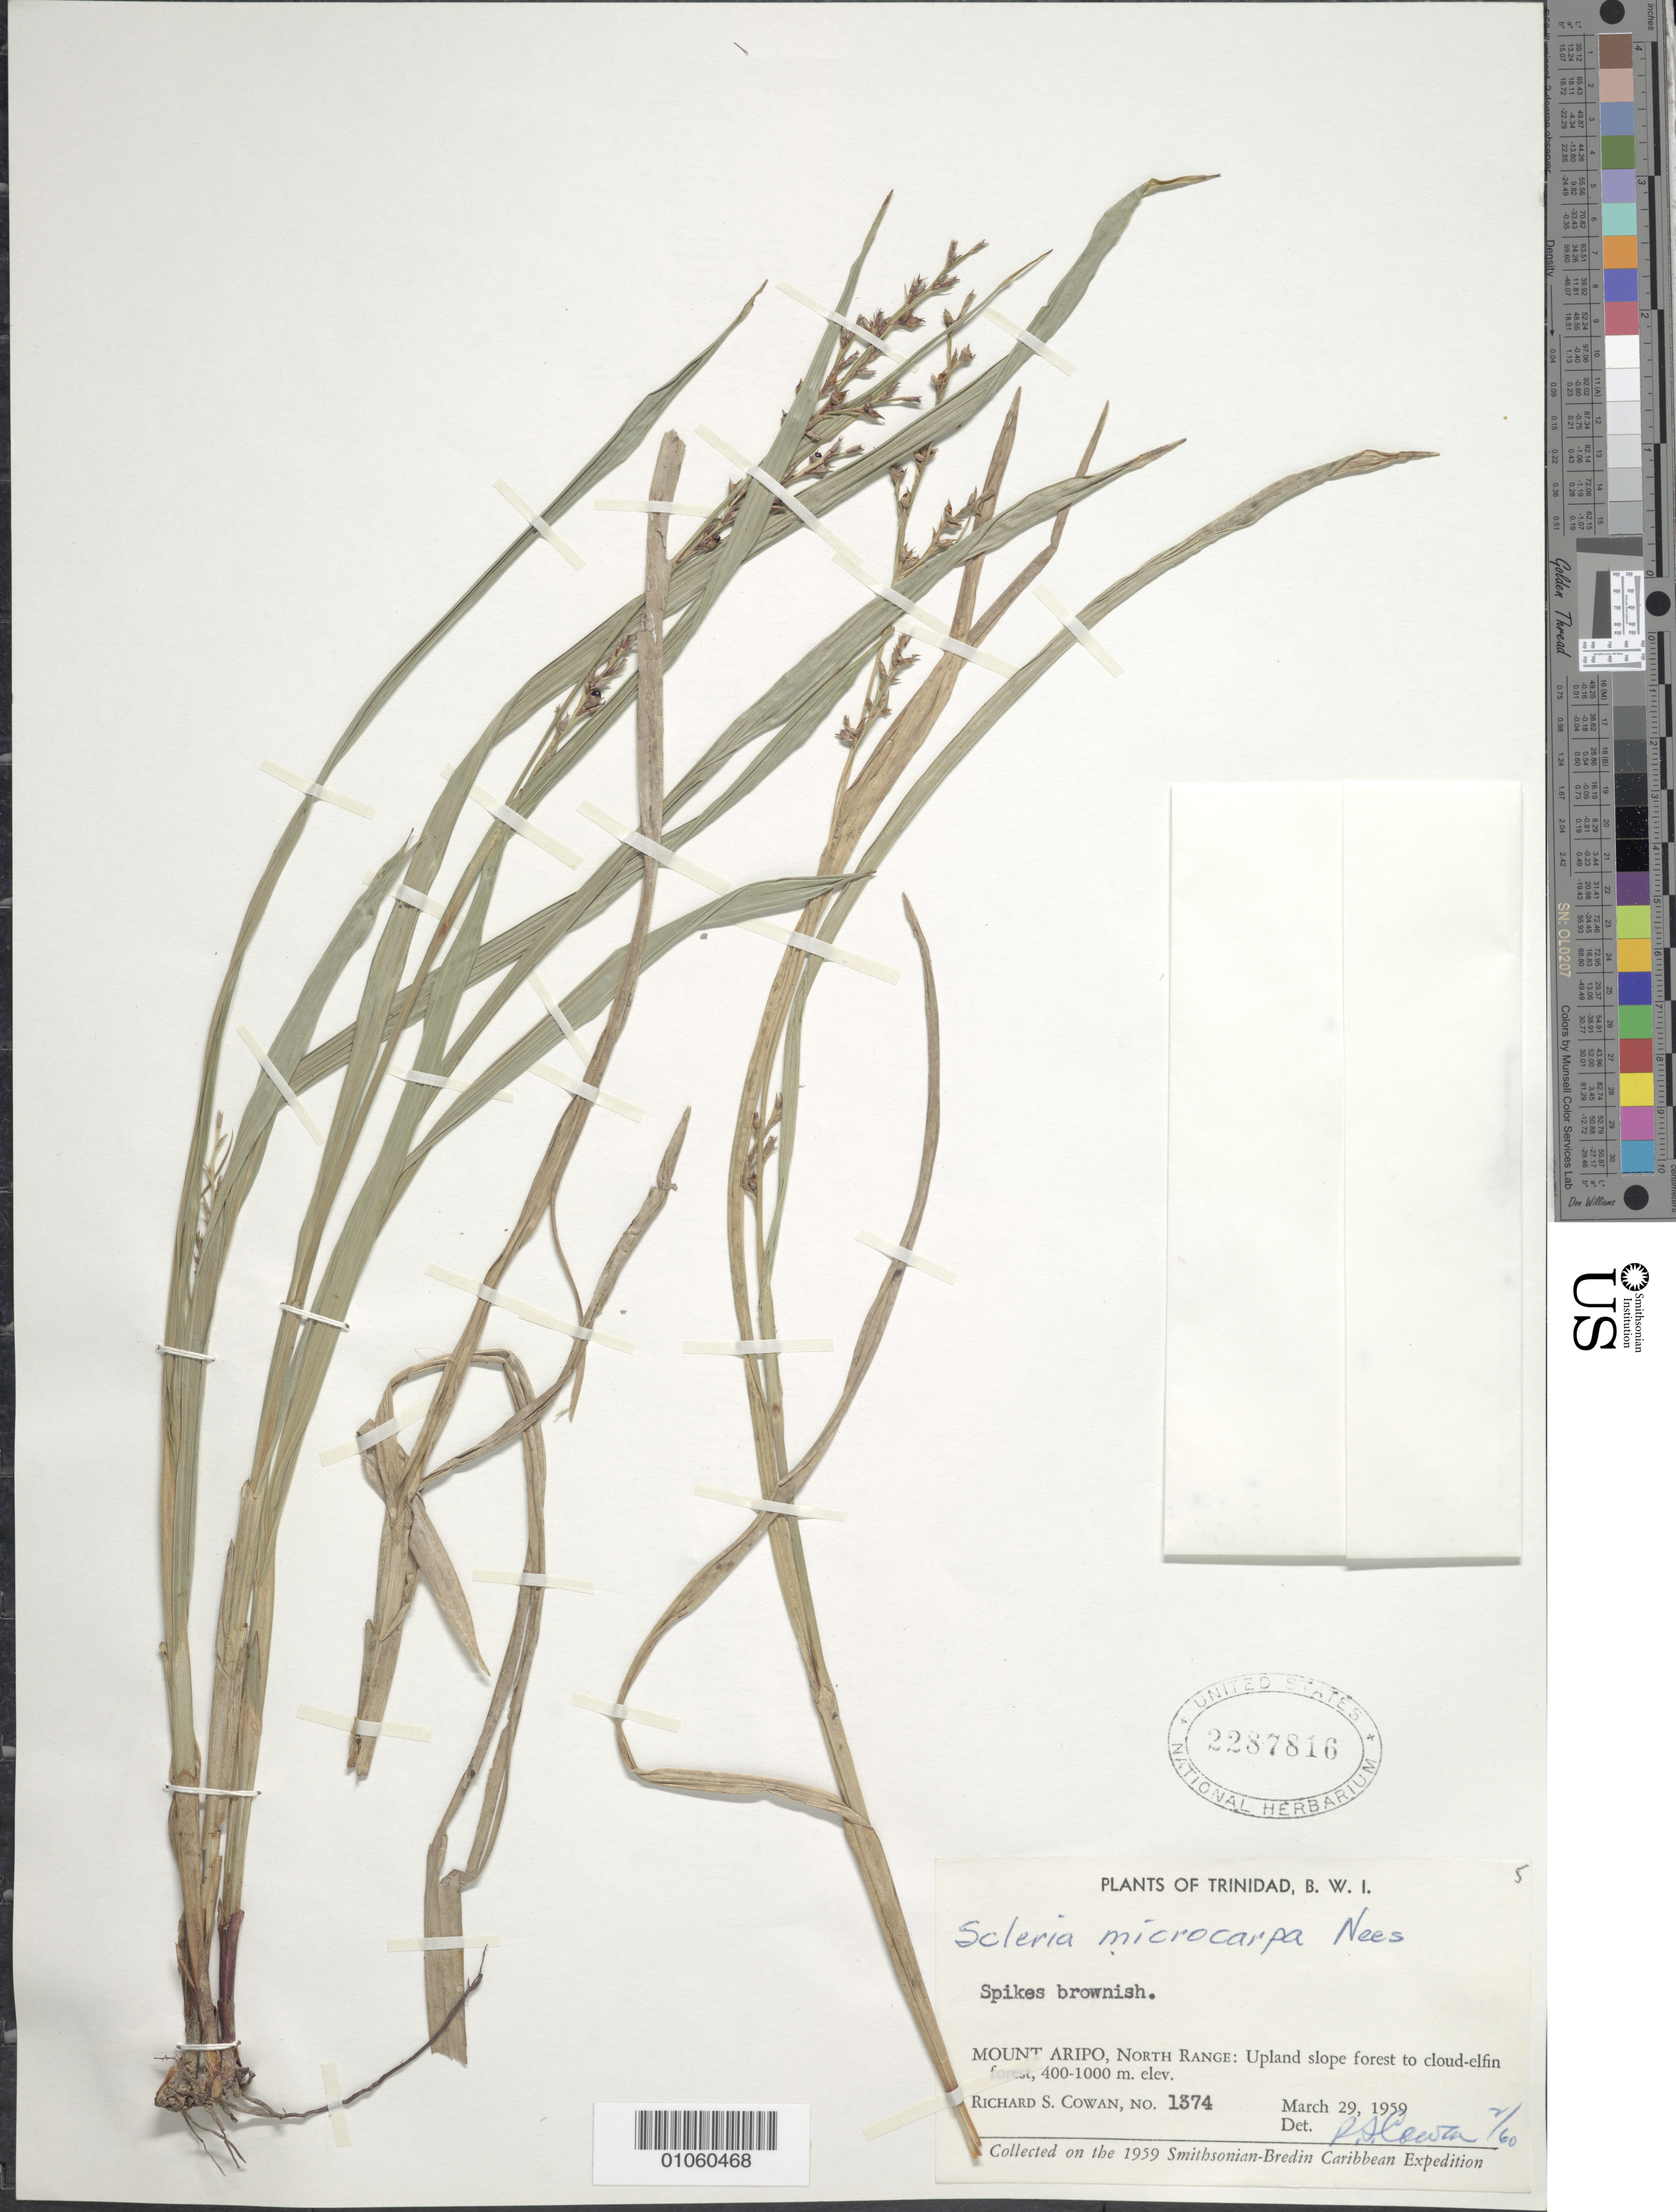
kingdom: Plantae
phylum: Tracheophyta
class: Liliopsida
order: Poales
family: Cyperaceae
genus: Scleria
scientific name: Scleria microcarpa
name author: Nees ex Kunth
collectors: R. S. Cowan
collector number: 1374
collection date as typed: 29 Mar 1959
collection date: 1959-03-29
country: Trinidad and Tobago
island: Trinidad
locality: Mount Aripo, North Range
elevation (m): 400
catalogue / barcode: US 2287816